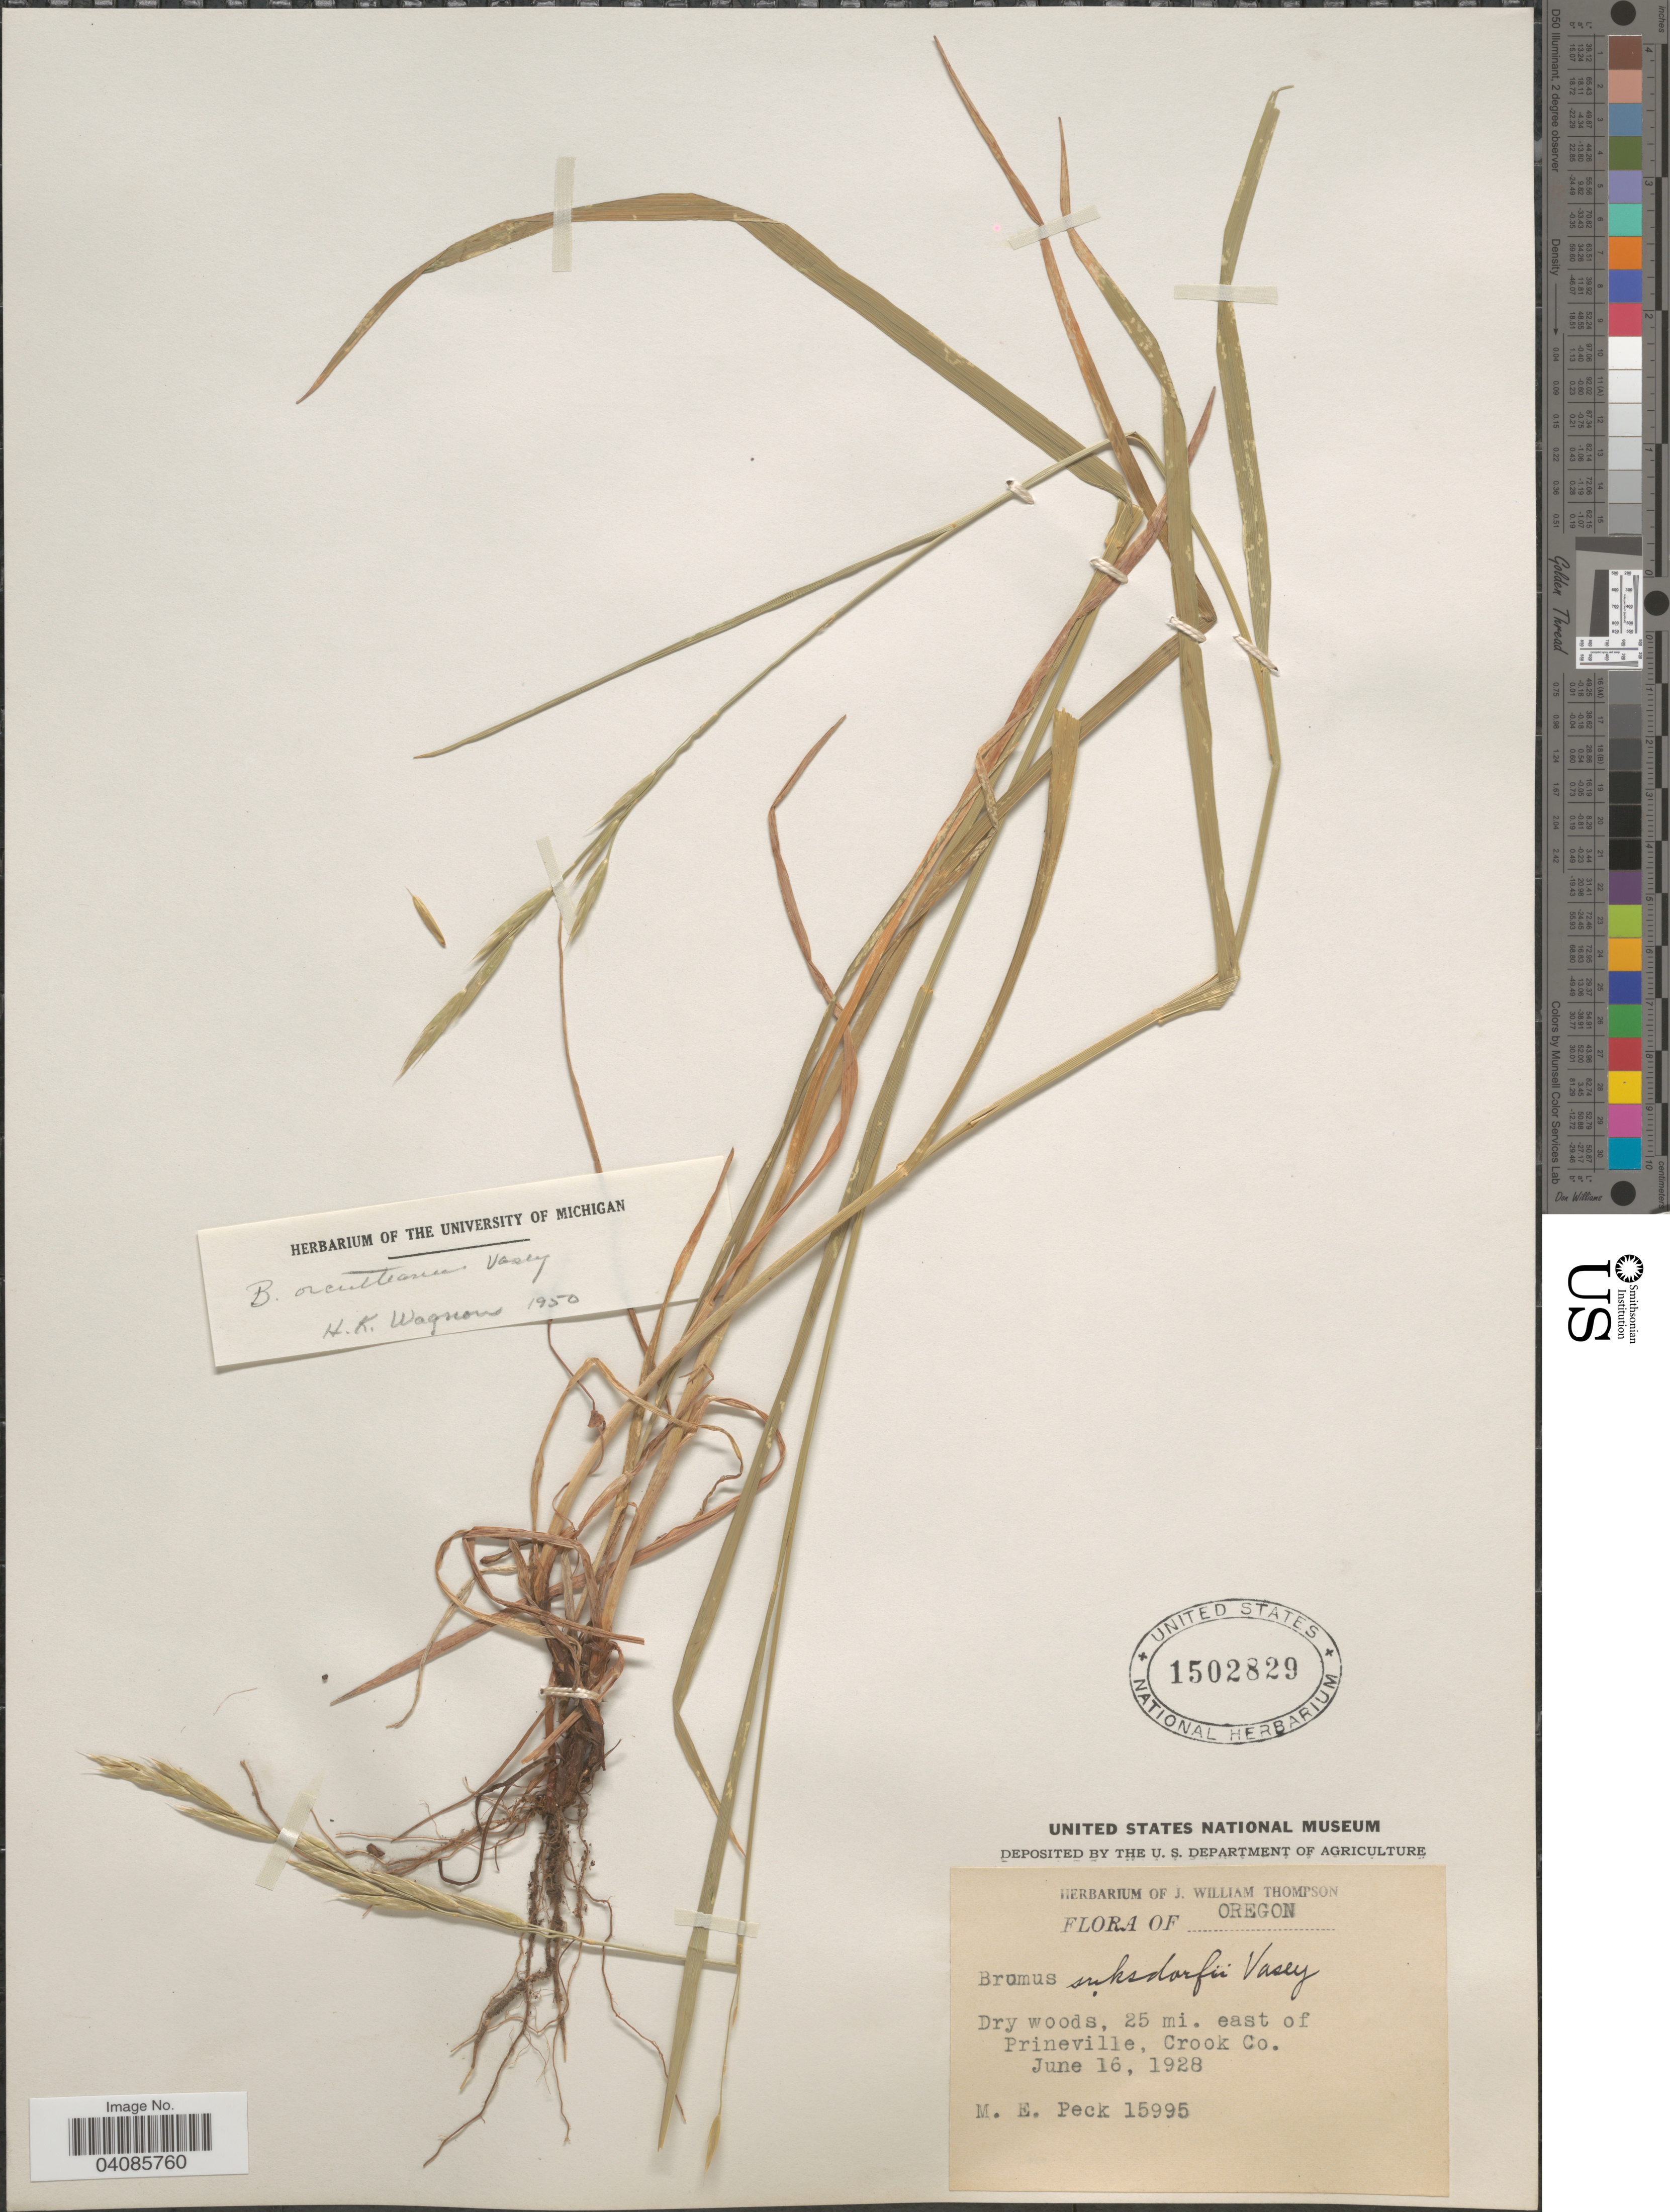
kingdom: Plantae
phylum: Tracheophyta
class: Liliopsida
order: Poales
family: Poaceae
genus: Bromus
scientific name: Bromus suksdorfii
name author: Vasey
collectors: M. E. Peck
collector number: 15995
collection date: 1928-06-16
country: United States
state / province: Oregon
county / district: Crook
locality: Dry woods, 25 mi. east of Prineville, Crook Co.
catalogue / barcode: US 1502829